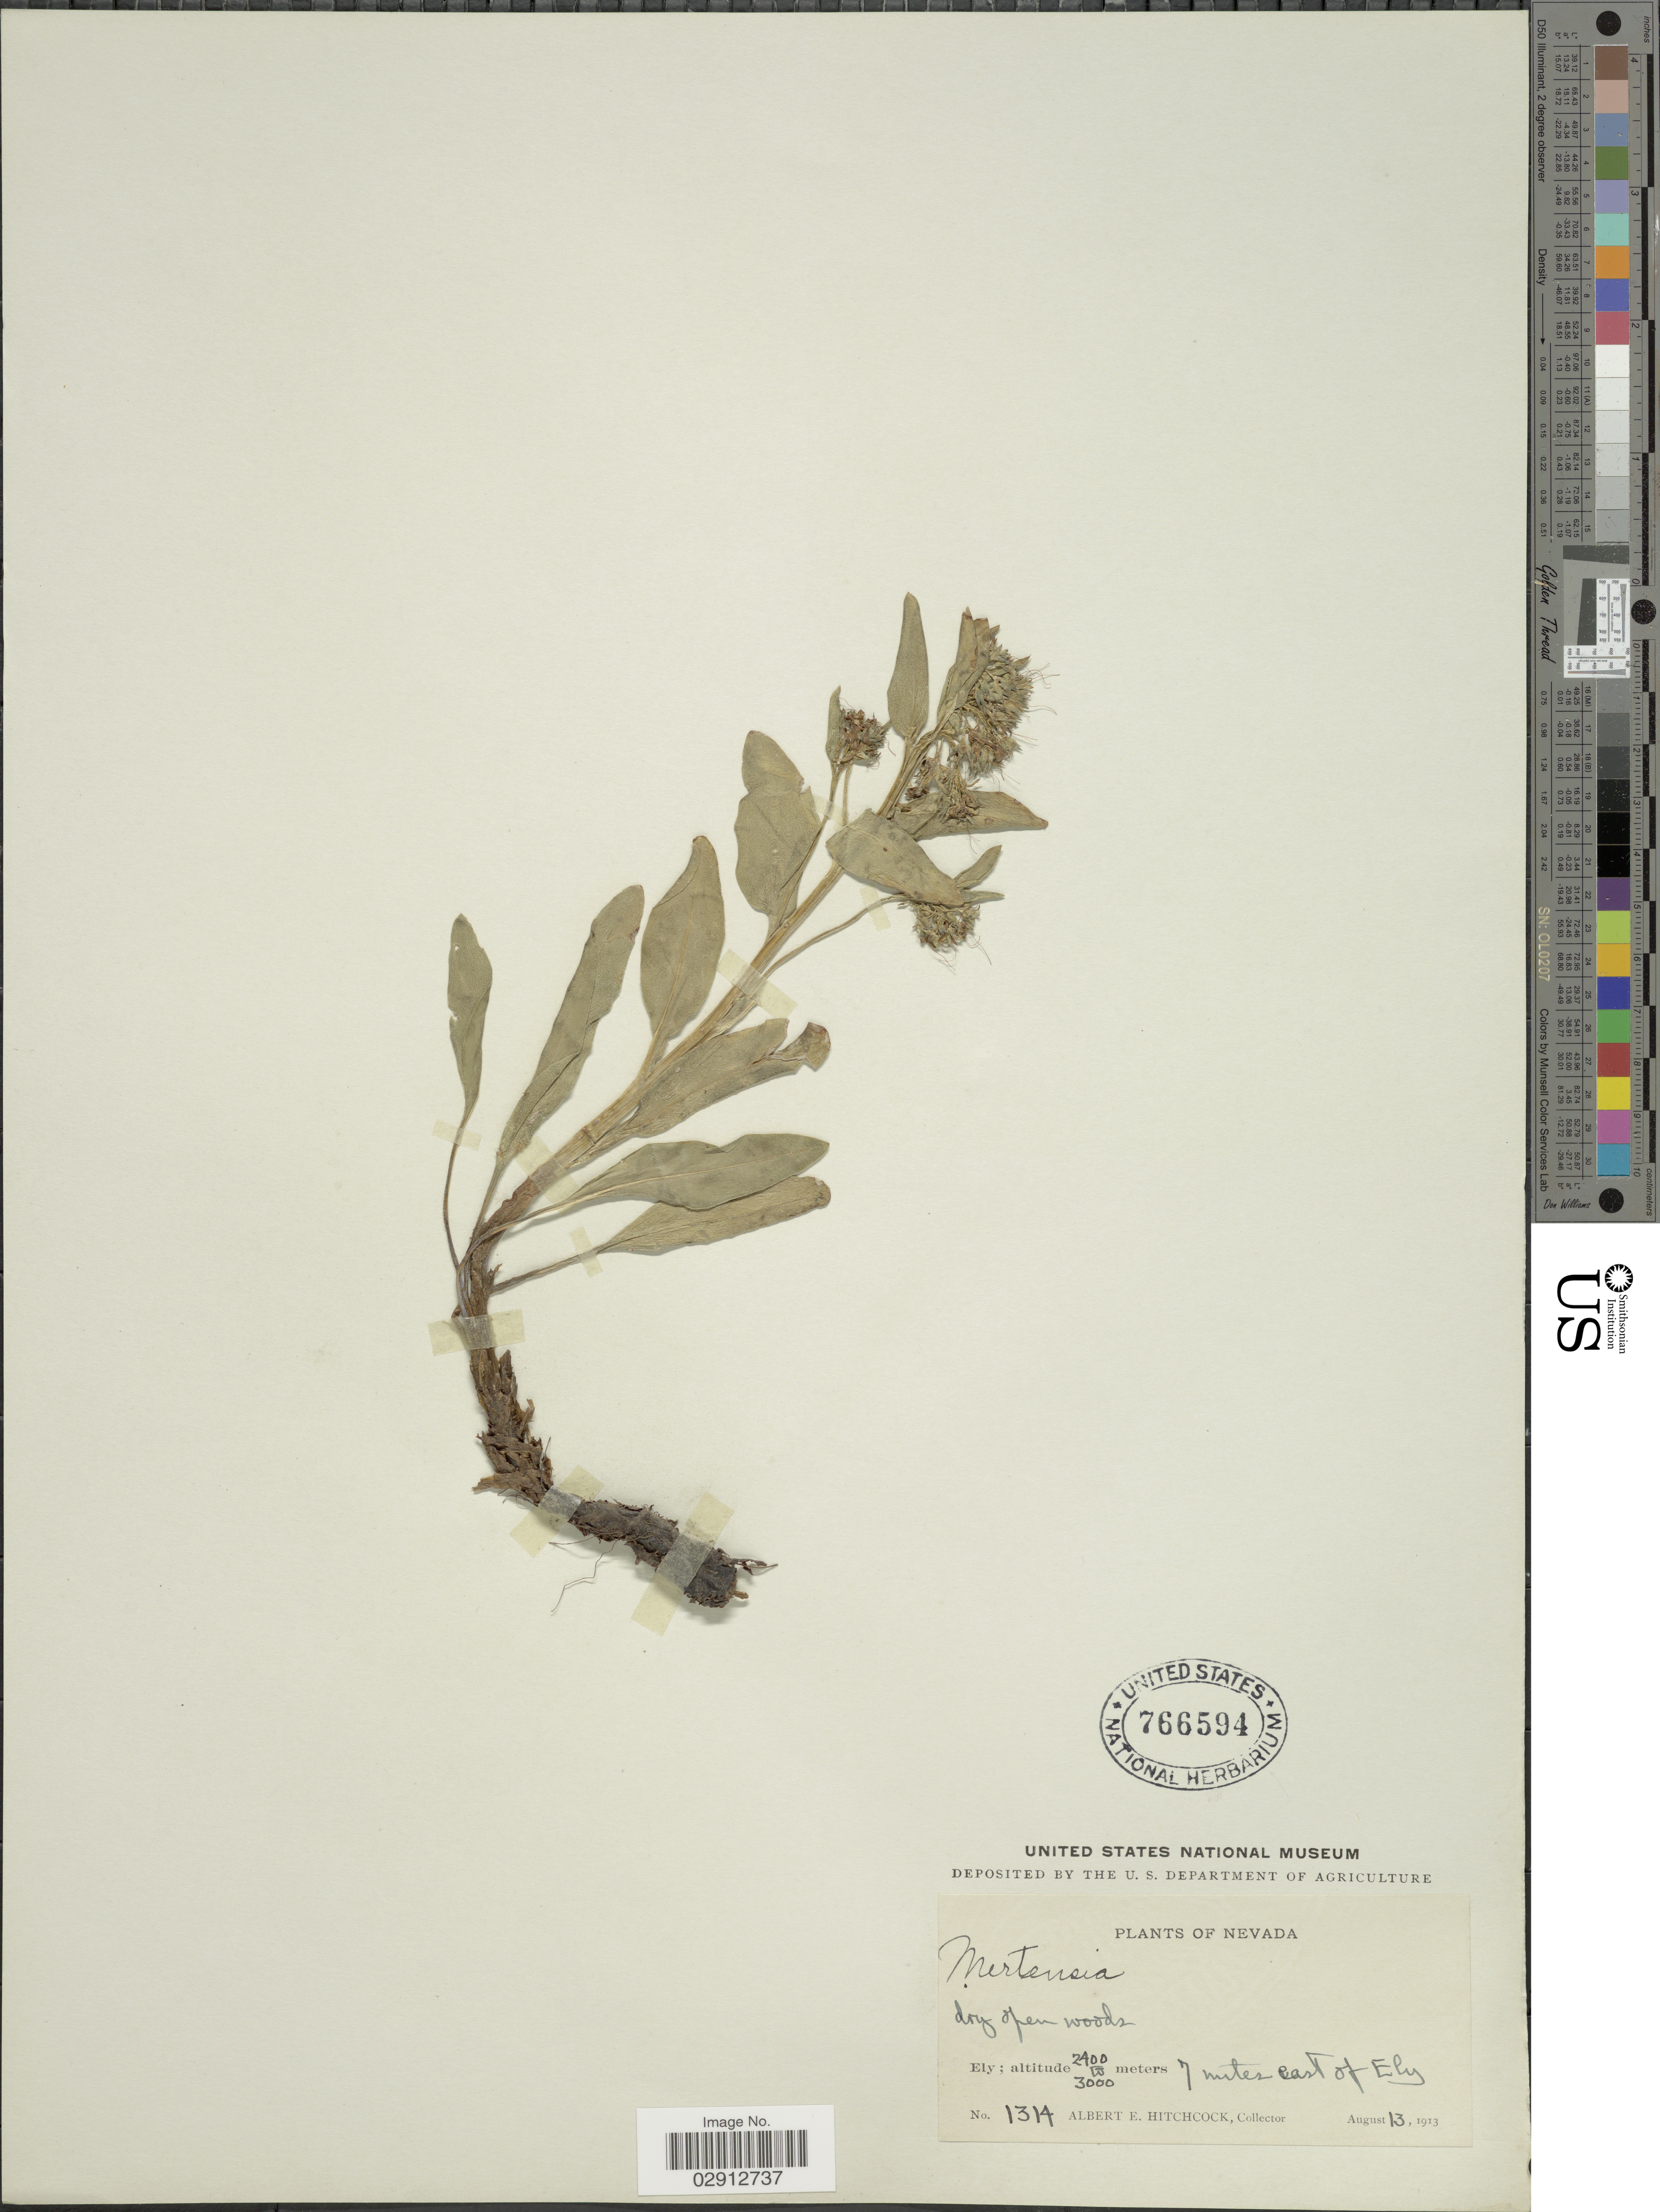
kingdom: Plantae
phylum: Tracheophyta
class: Magnoliopsida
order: Boraginales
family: Boraginaceae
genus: Mertensia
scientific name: Mertensia oblongifolia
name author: (Nutt.) G. Don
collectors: A. Hitchcock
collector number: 1314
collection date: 1913-08-13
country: United States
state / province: Nevada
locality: Ely; 7 miles east of Ely.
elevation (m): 2400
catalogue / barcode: US 766594